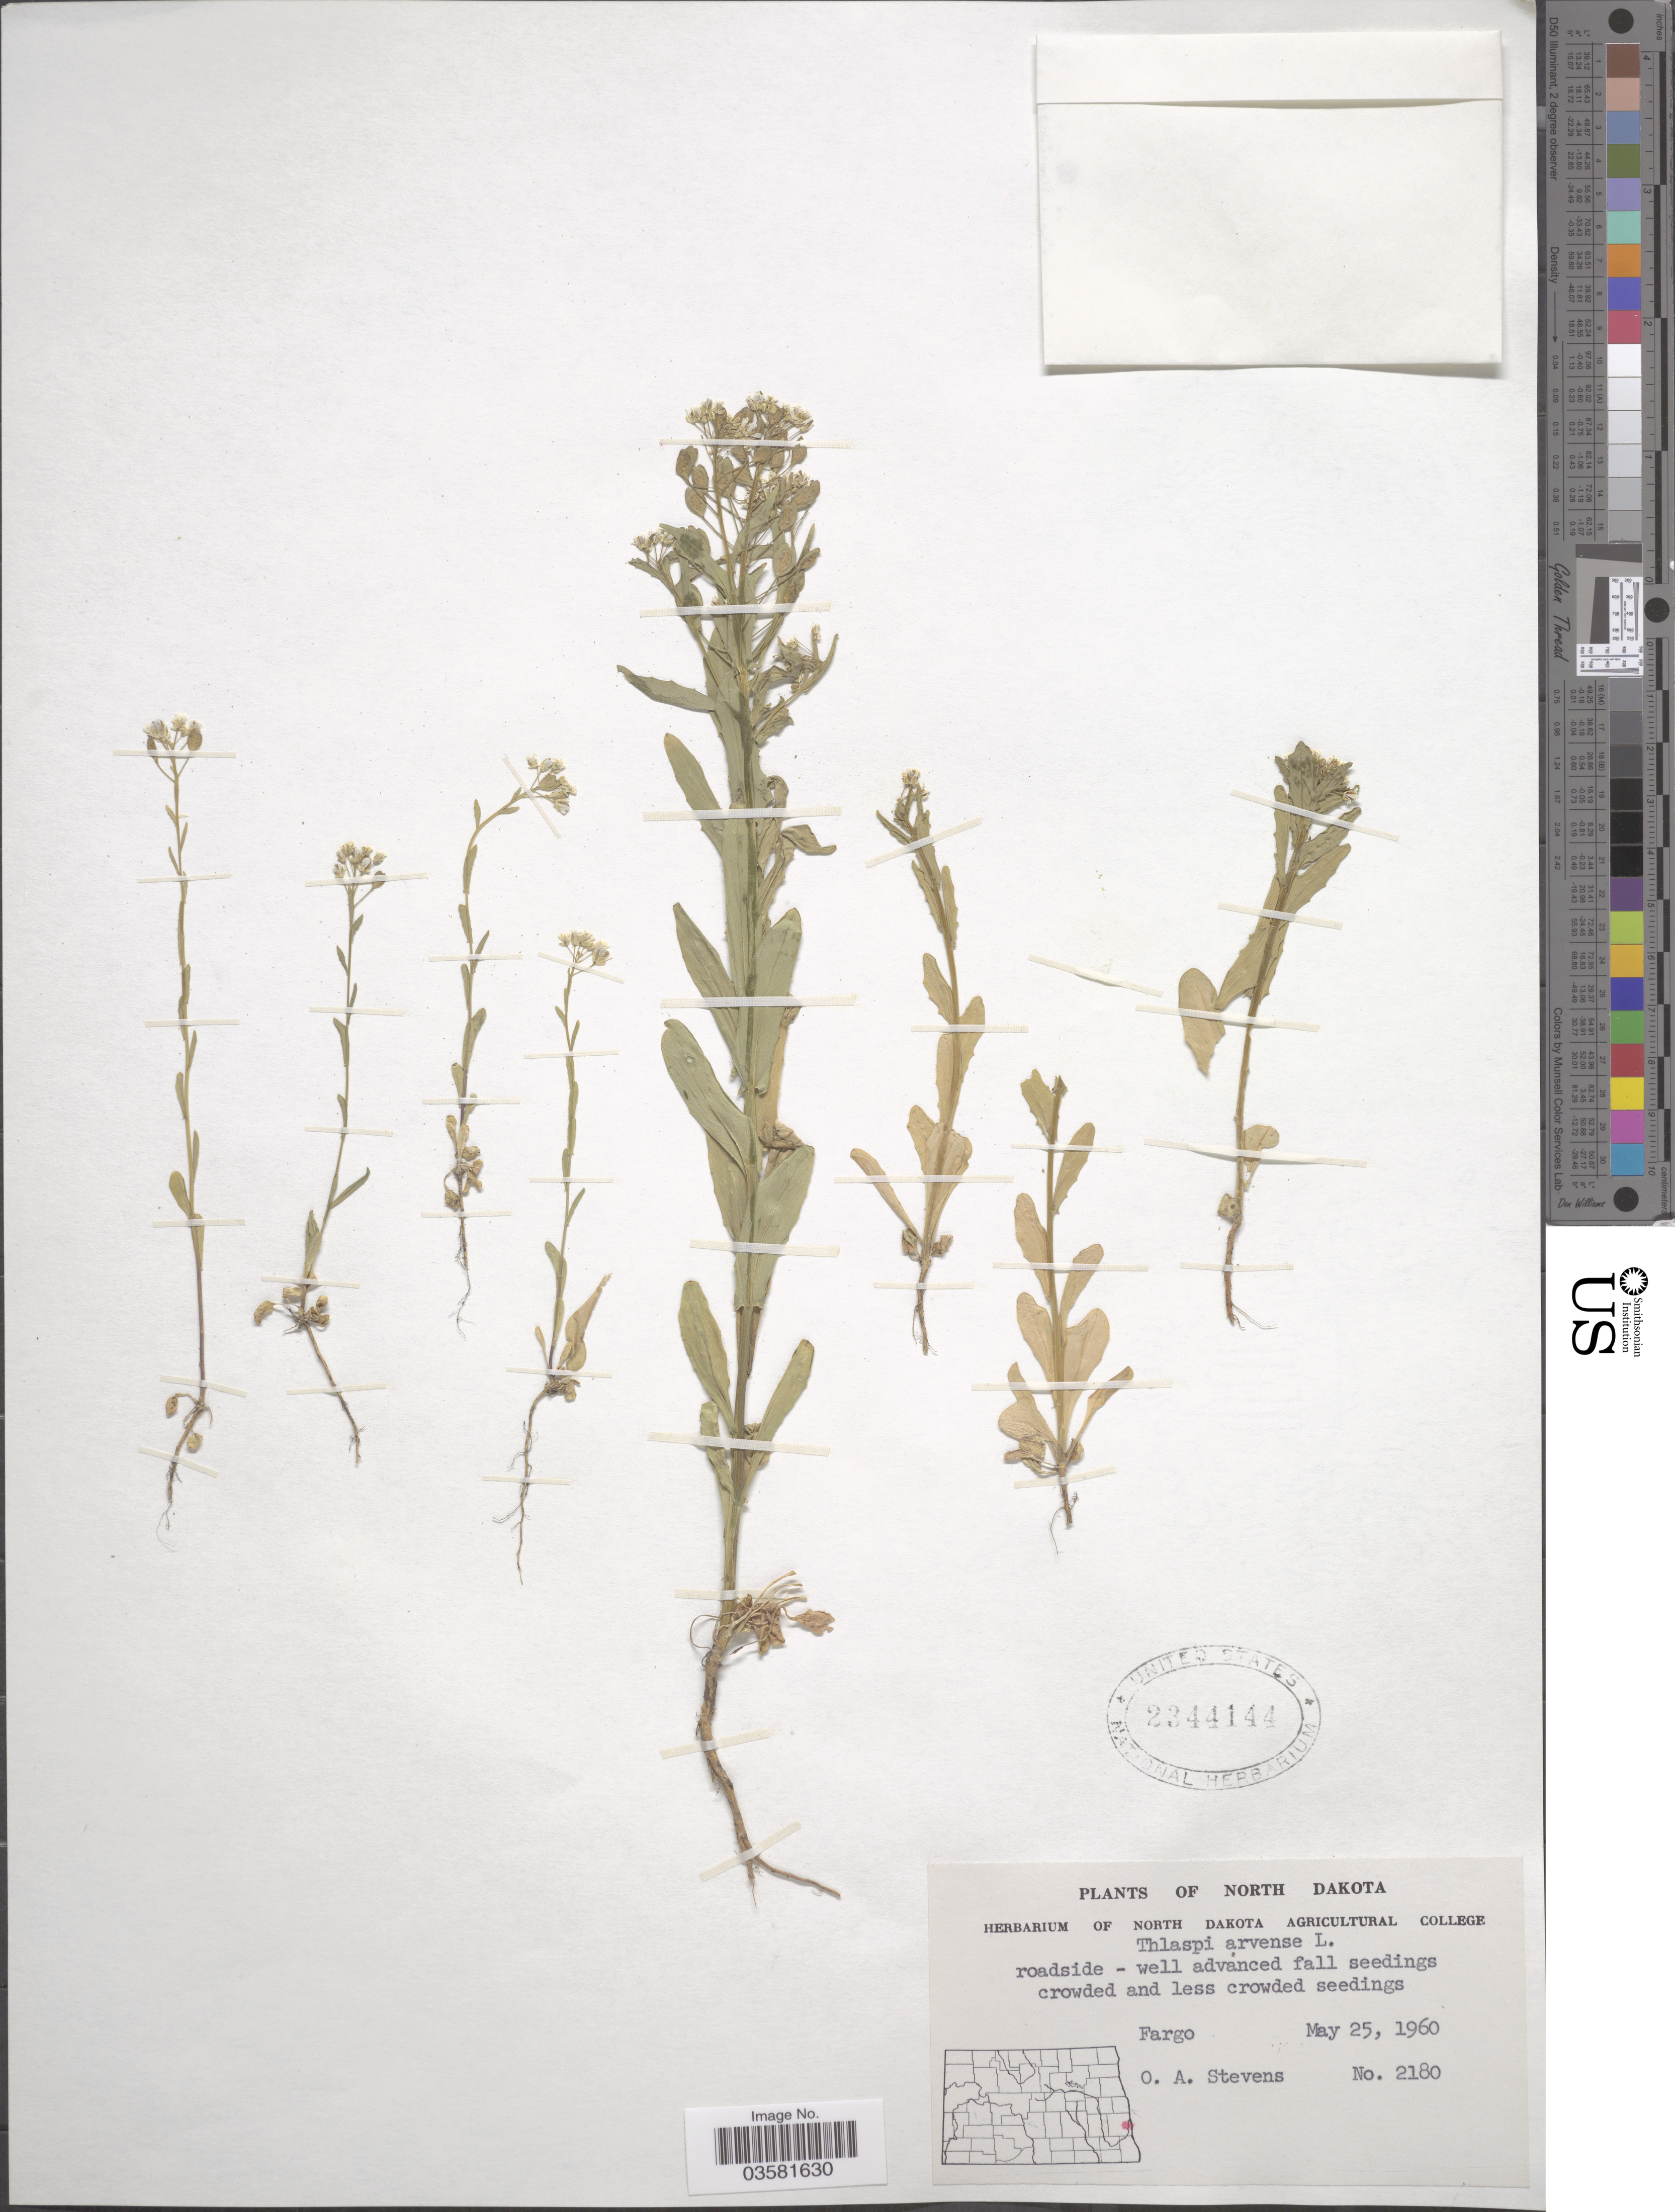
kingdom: Plantae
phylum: Tracheophyta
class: Magnoliopsida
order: Brassicales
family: Brassicaceae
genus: Thlaspi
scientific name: Thlaspi arvense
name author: L.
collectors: O. A. Stevens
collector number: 2180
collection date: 1960-05-25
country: United States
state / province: North Dakota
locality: Fargo.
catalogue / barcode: US 2344144